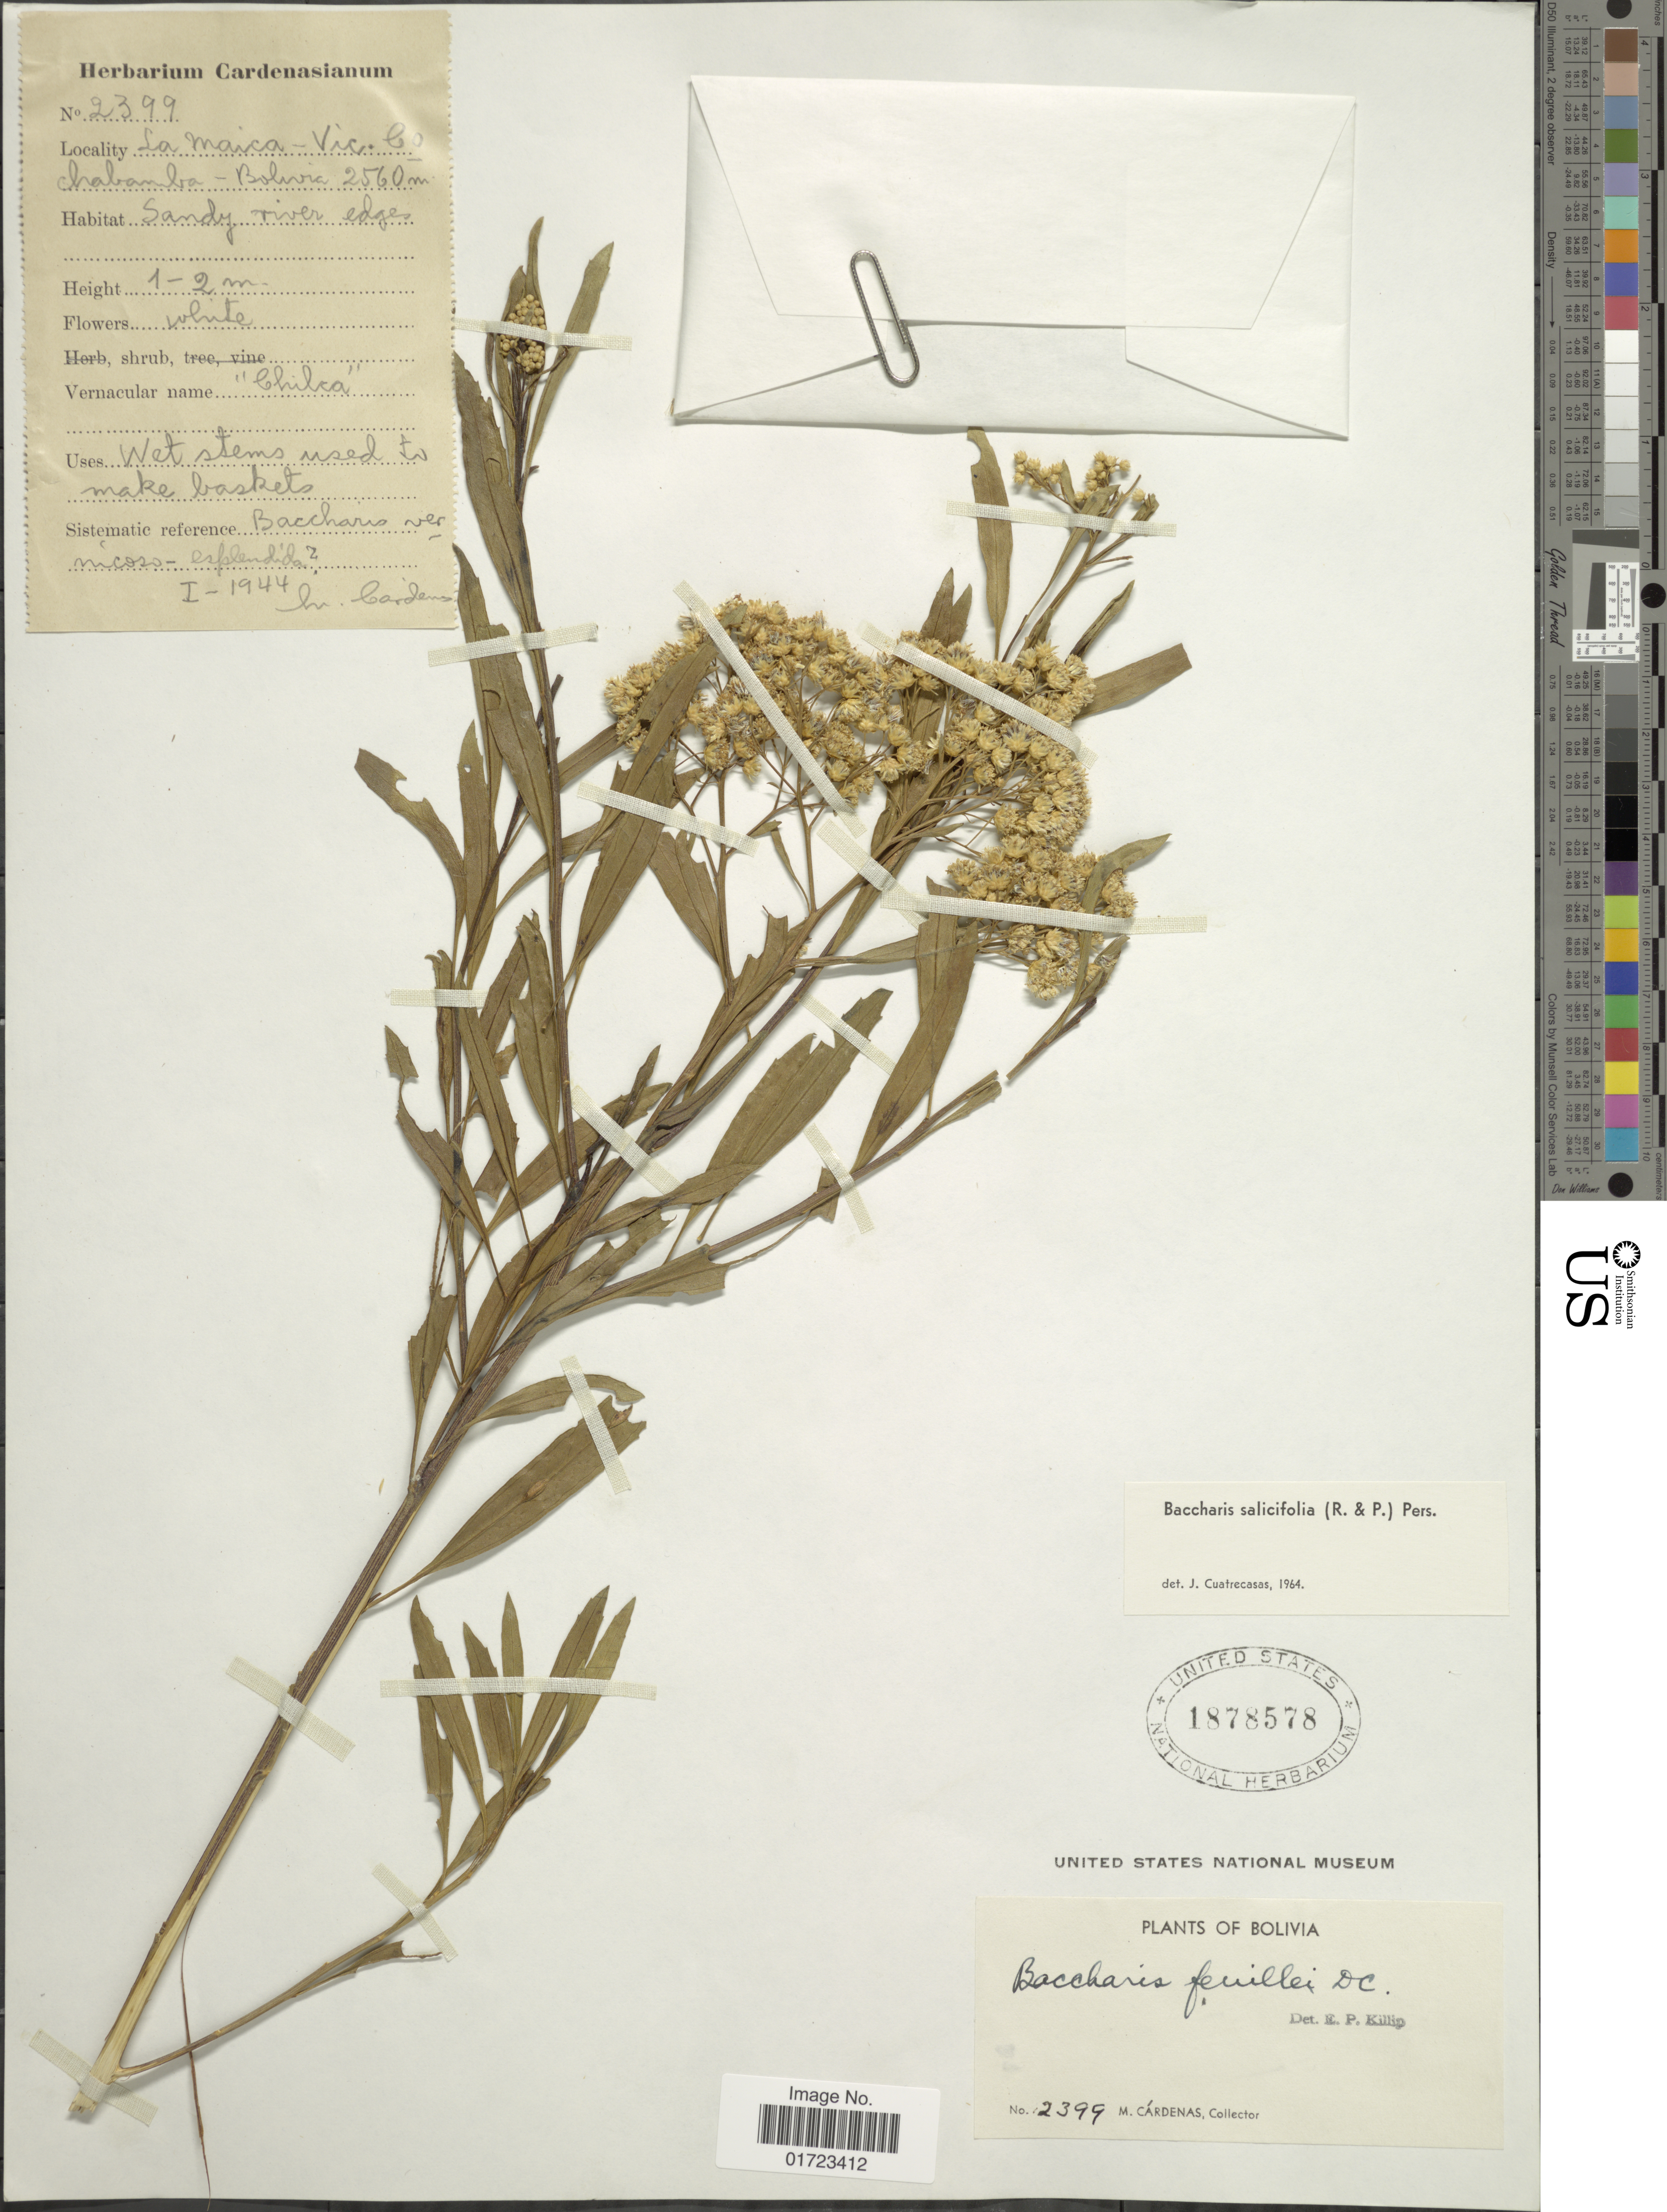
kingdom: Plantae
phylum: Tracheophyta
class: Magnoliopsida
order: Asterales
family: Asteraceae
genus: Baccharis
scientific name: Baccharis salicifolia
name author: (Ruiz & Pav.) Pers.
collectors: M. Cárdenas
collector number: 2399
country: Bolivia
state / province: Cochabamba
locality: Bolivia. La Maica - Vic. Cochabamba - Bolivia.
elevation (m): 2560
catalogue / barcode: US 1878578